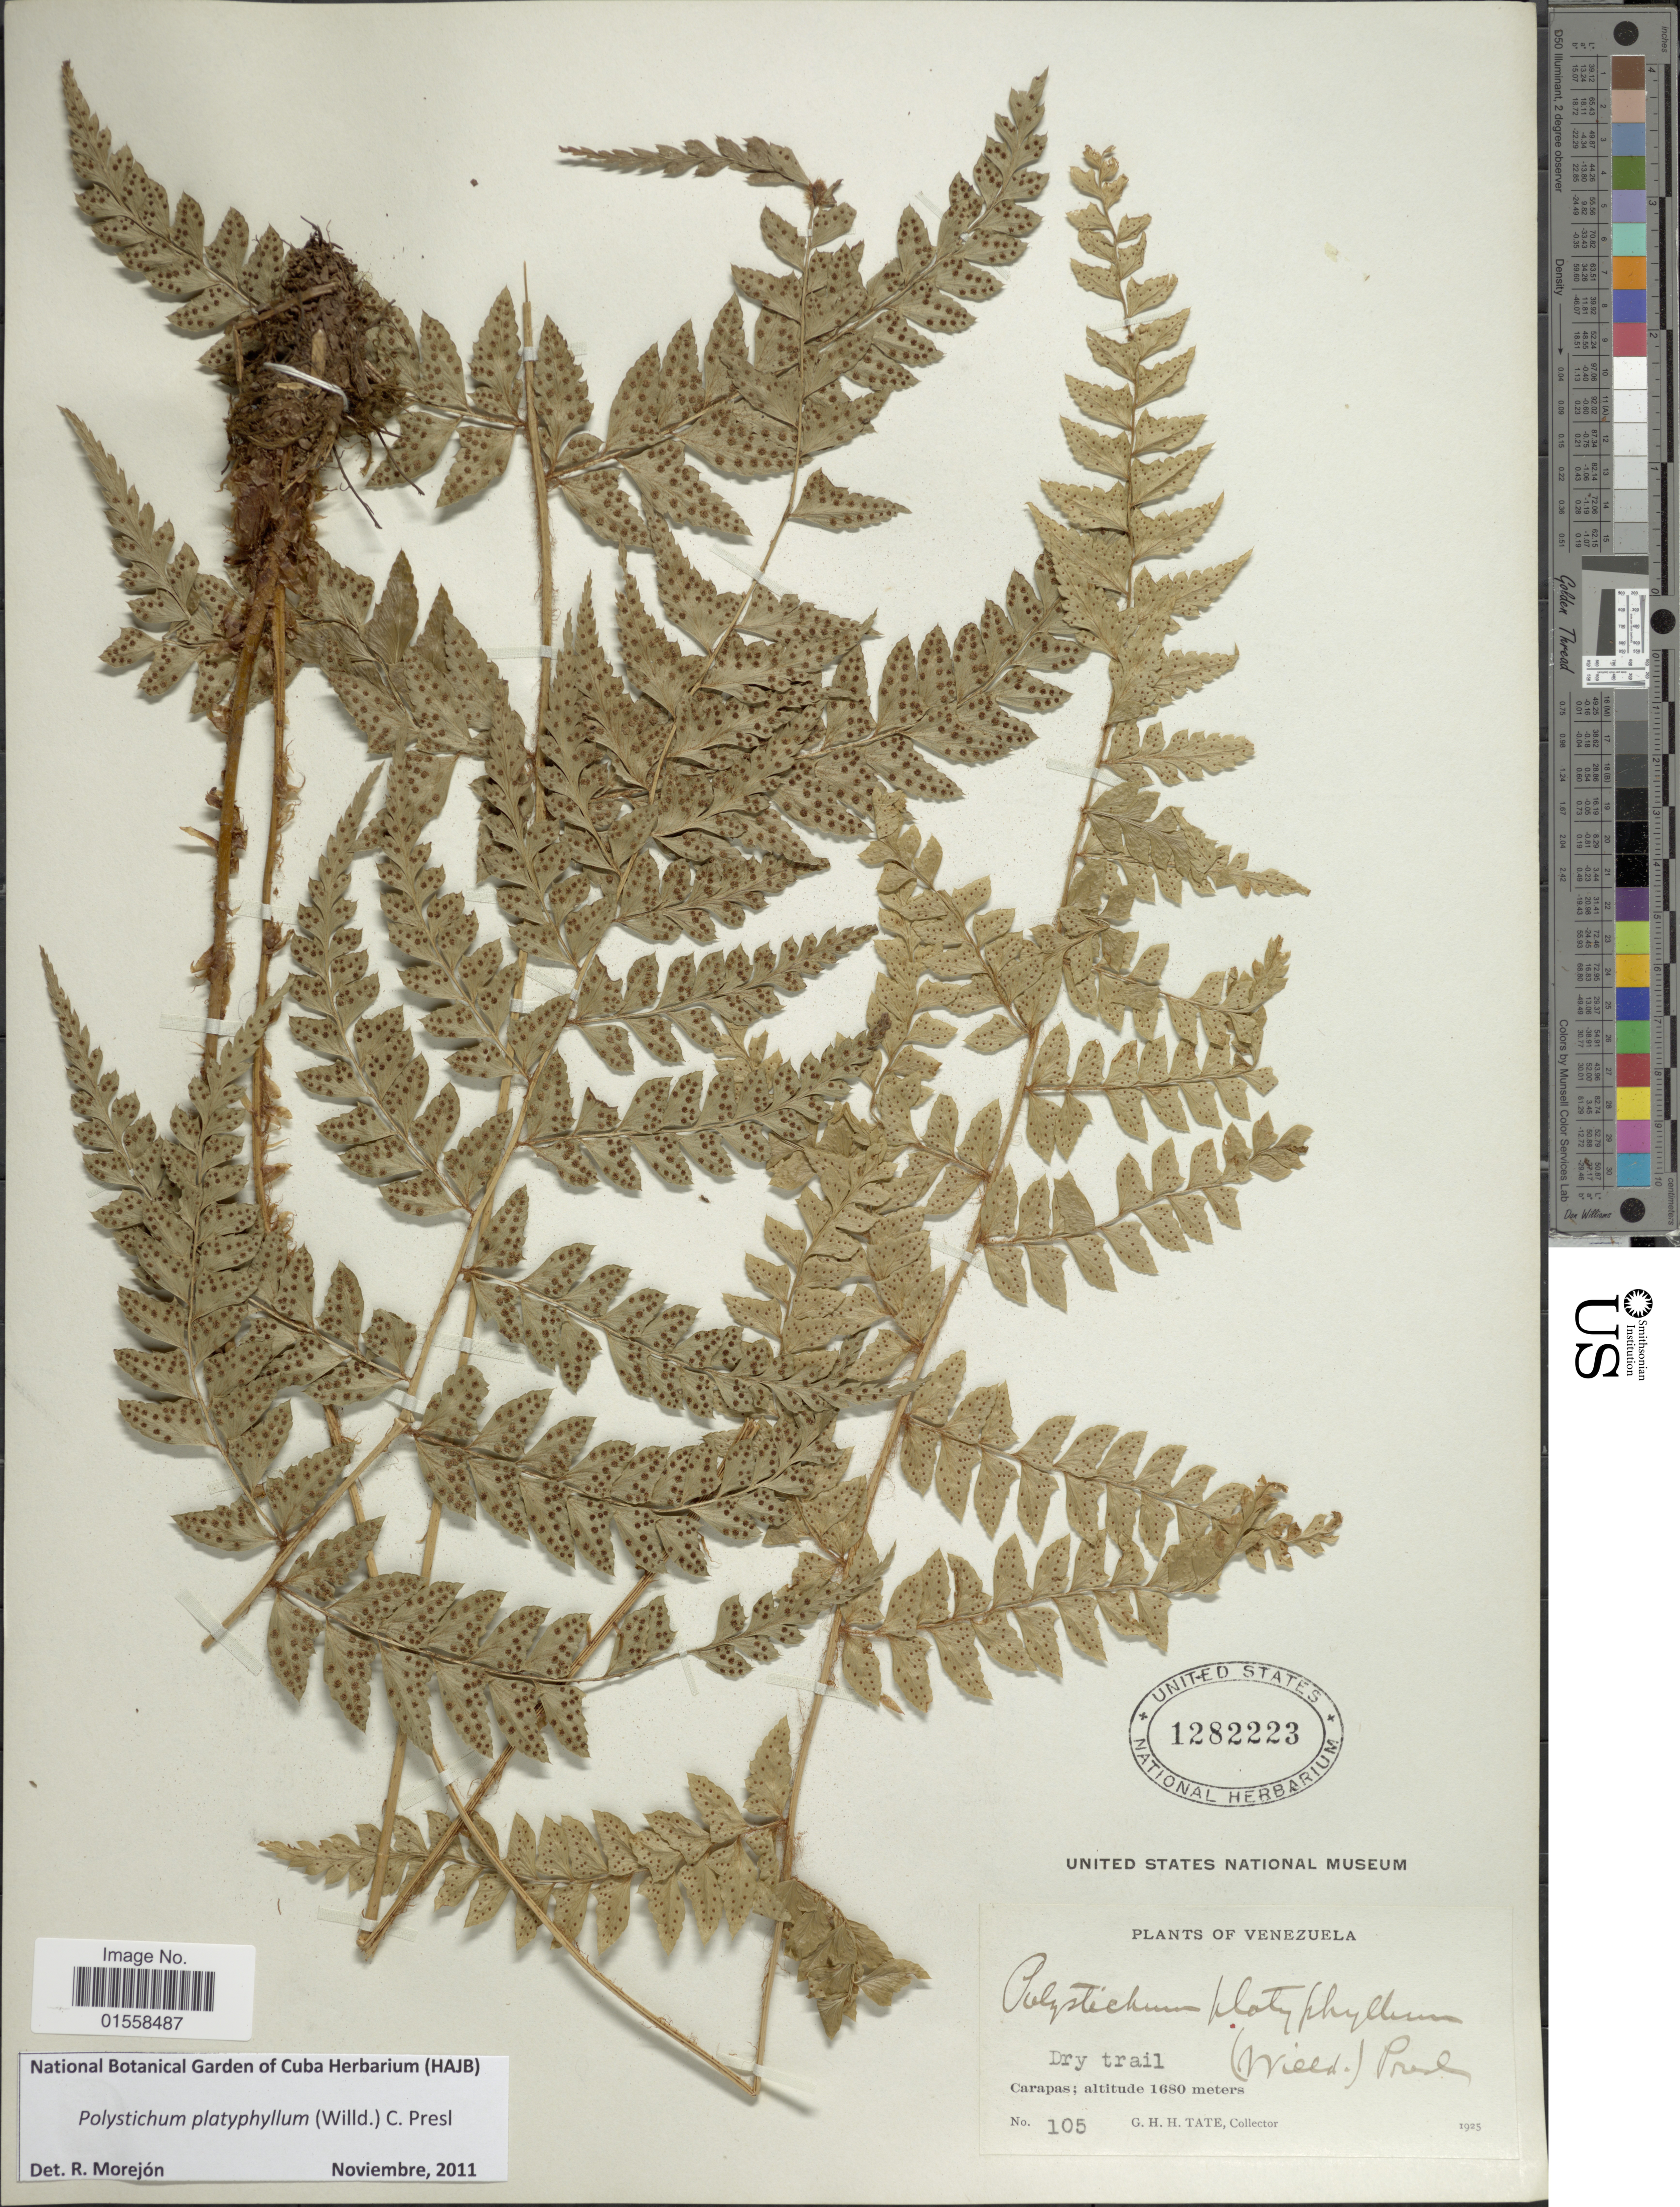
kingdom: Plantae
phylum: Tracheophyta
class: Polypodiopsida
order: Polypodiales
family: Dryopteridaceae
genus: Polystichum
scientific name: Polystichum platyphyllum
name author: (Willd.) C. Presl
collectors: G. H. H.Tate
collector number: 105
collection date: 1925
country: Venezuela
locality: Venezuela, Carapas.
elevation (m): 1680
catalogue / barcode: US 1282223